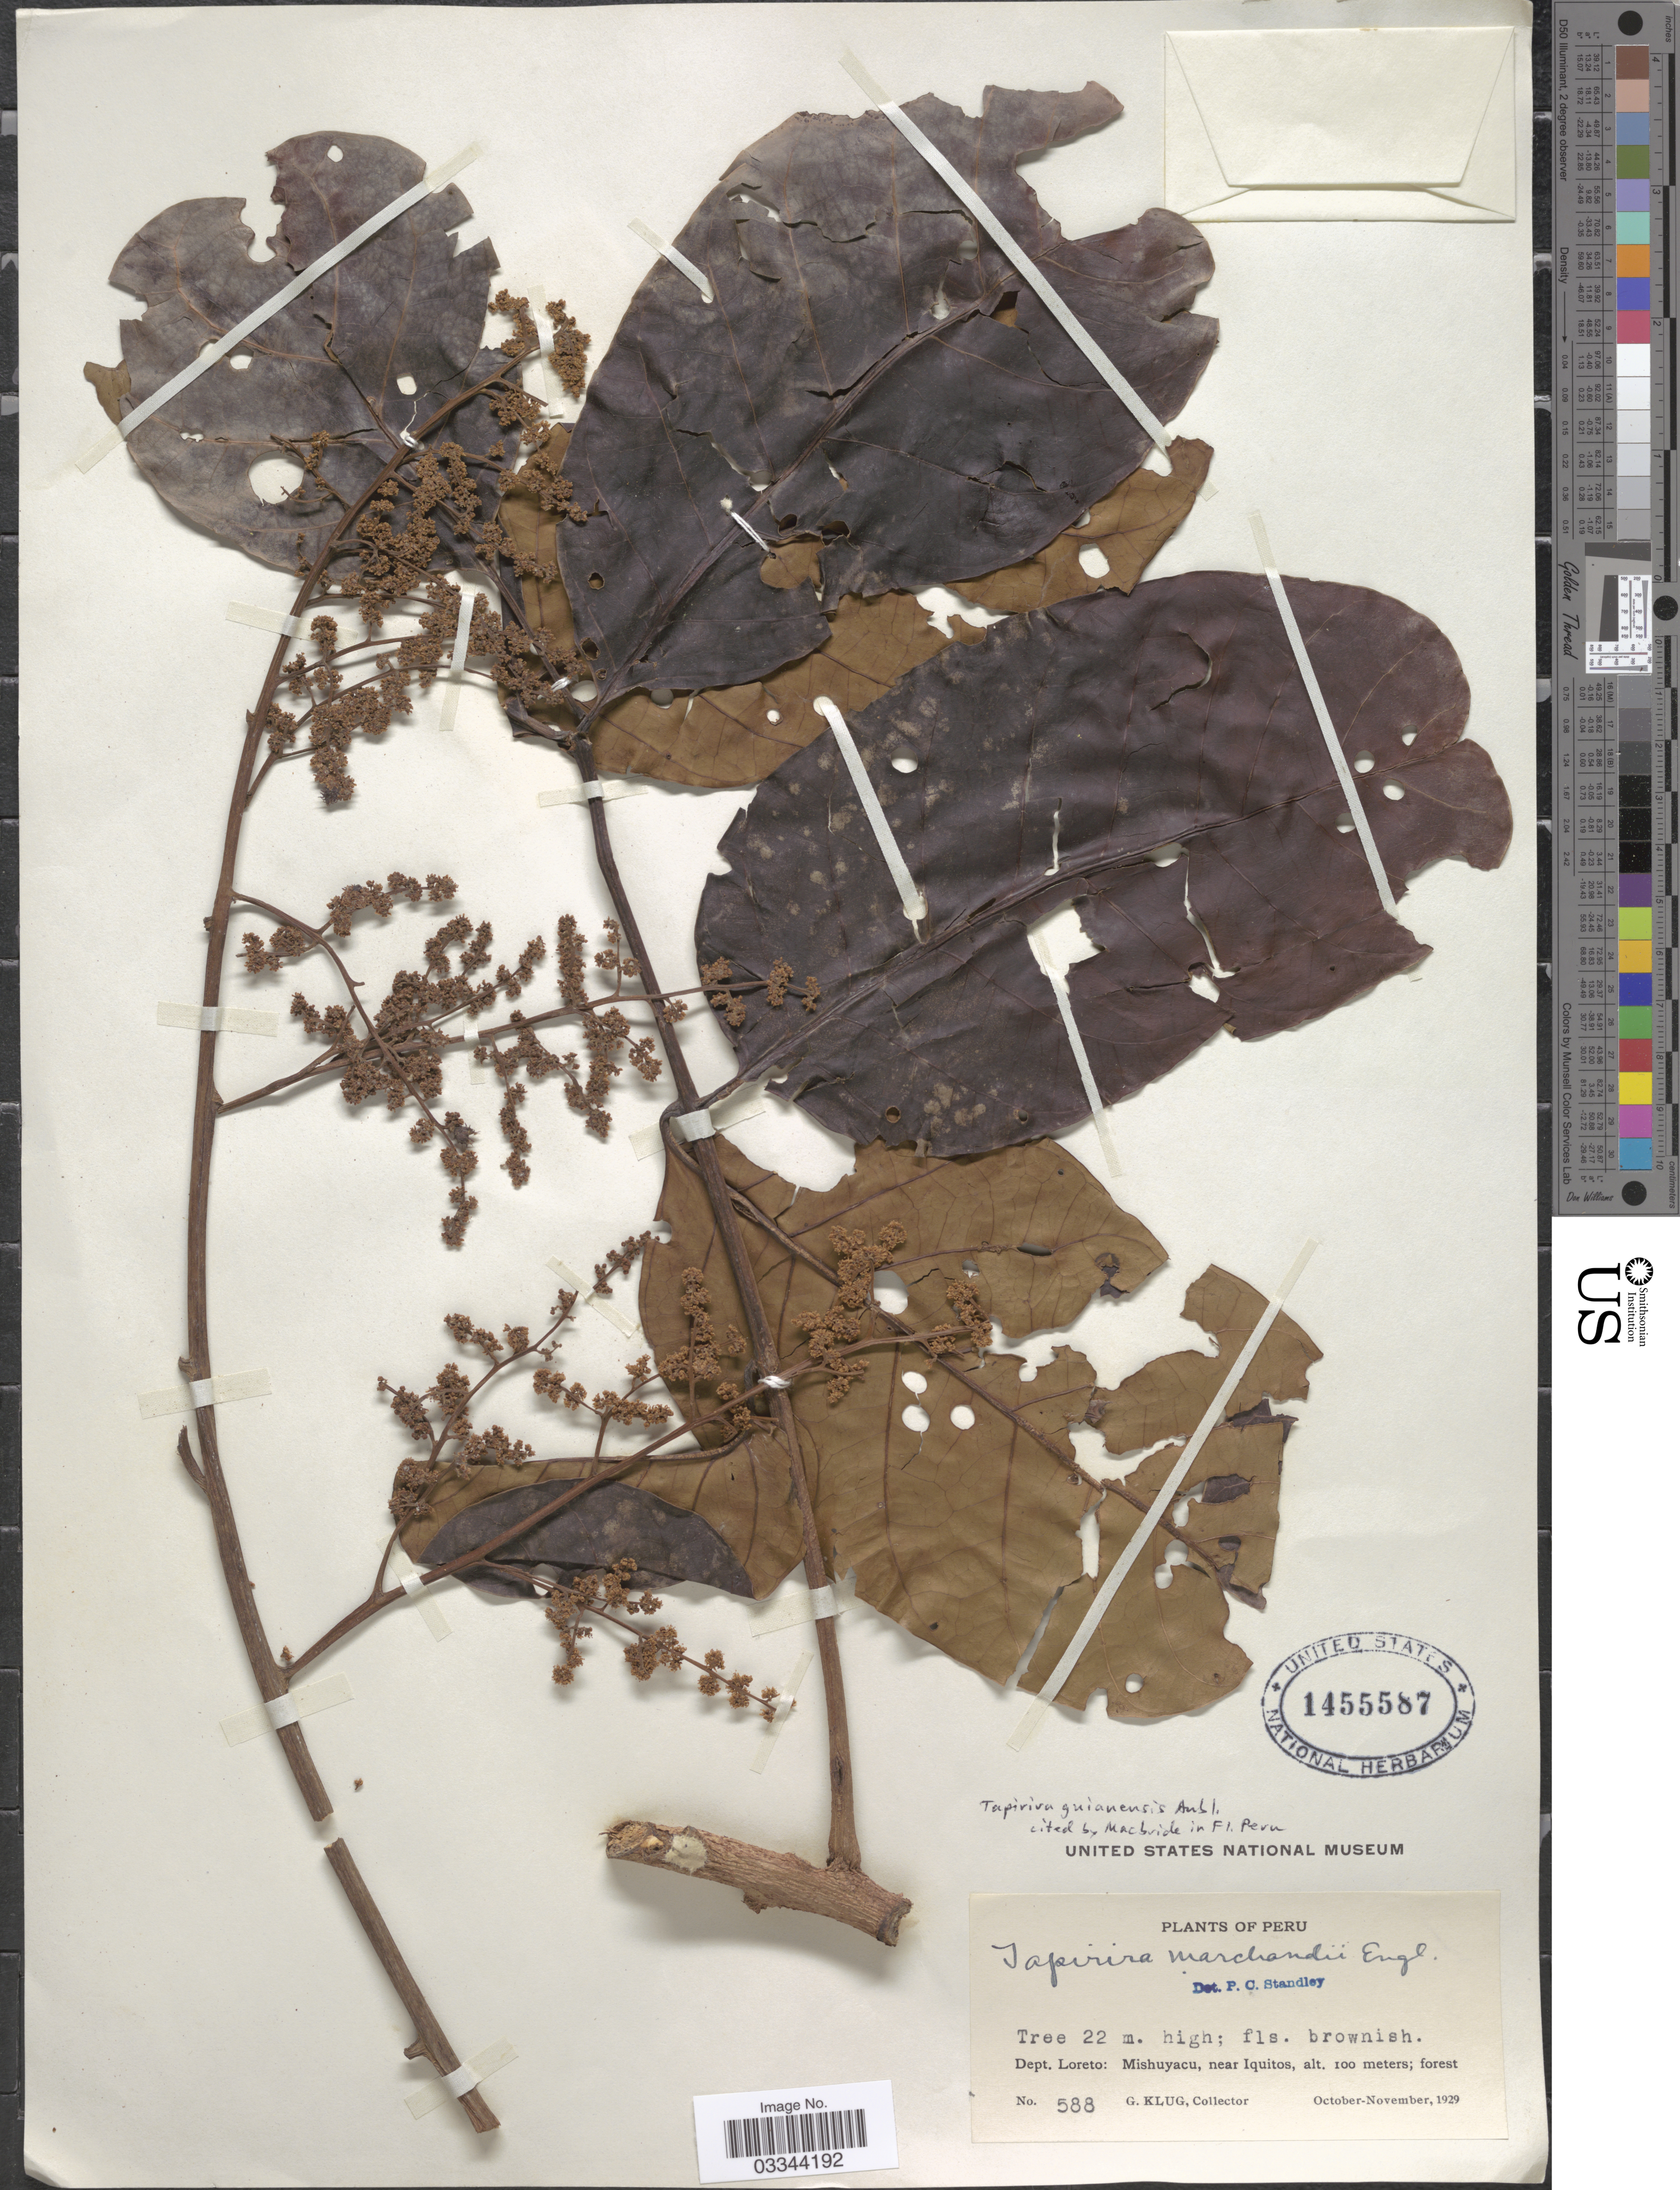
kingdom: Plantae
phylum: Tracheophyta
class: Magnoliopsida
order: Sapindales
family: Anacardiaceae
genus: Tapirira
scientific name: Tapirira rubrinervis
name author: Barfod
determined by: Mitchell, John D.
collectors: G. Klug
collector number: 588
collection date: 1929-10/1929-11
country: Peru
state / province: Loreto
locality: Dept. Loreto: Mishuyacu, near Iquitos.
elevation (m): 100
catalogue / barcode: US 1455587